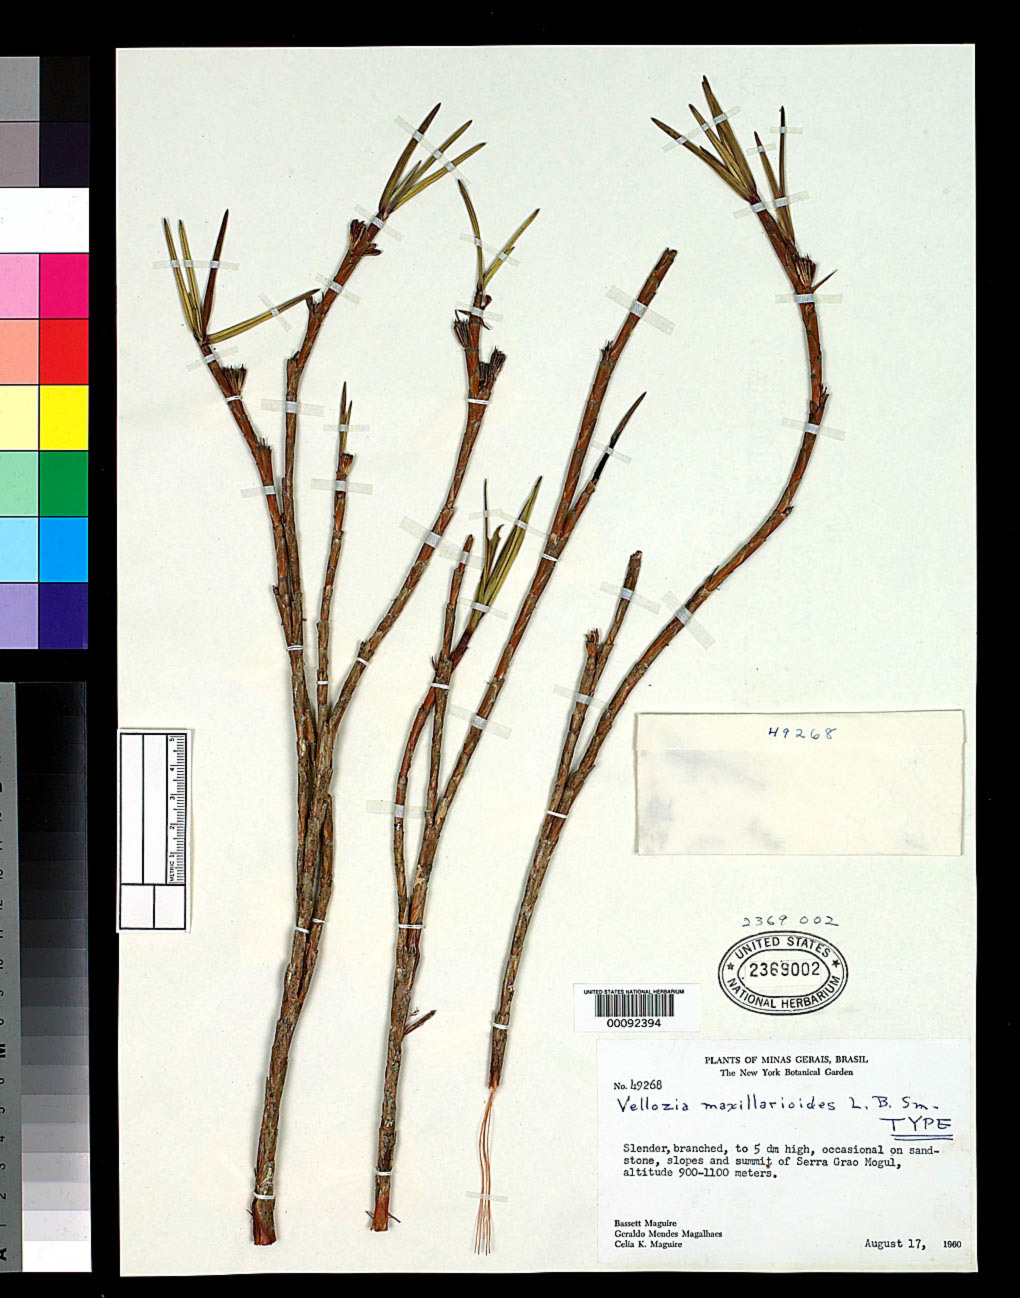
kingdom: Plantae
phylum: Tracheophyta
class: Liliopsida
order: Pandanales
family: Velloziaceae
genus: Vellozia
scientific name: Vellozia maxillarioides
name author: L.B. Sm.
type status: Holotype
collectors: B. Maguire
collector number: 49268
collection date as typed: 17 Aug 1960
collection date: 1960-08-17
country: Brazil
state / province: Minas Gerais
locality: Slopes and summit of Grao Mogul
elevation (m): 900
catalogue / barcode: US 2369002